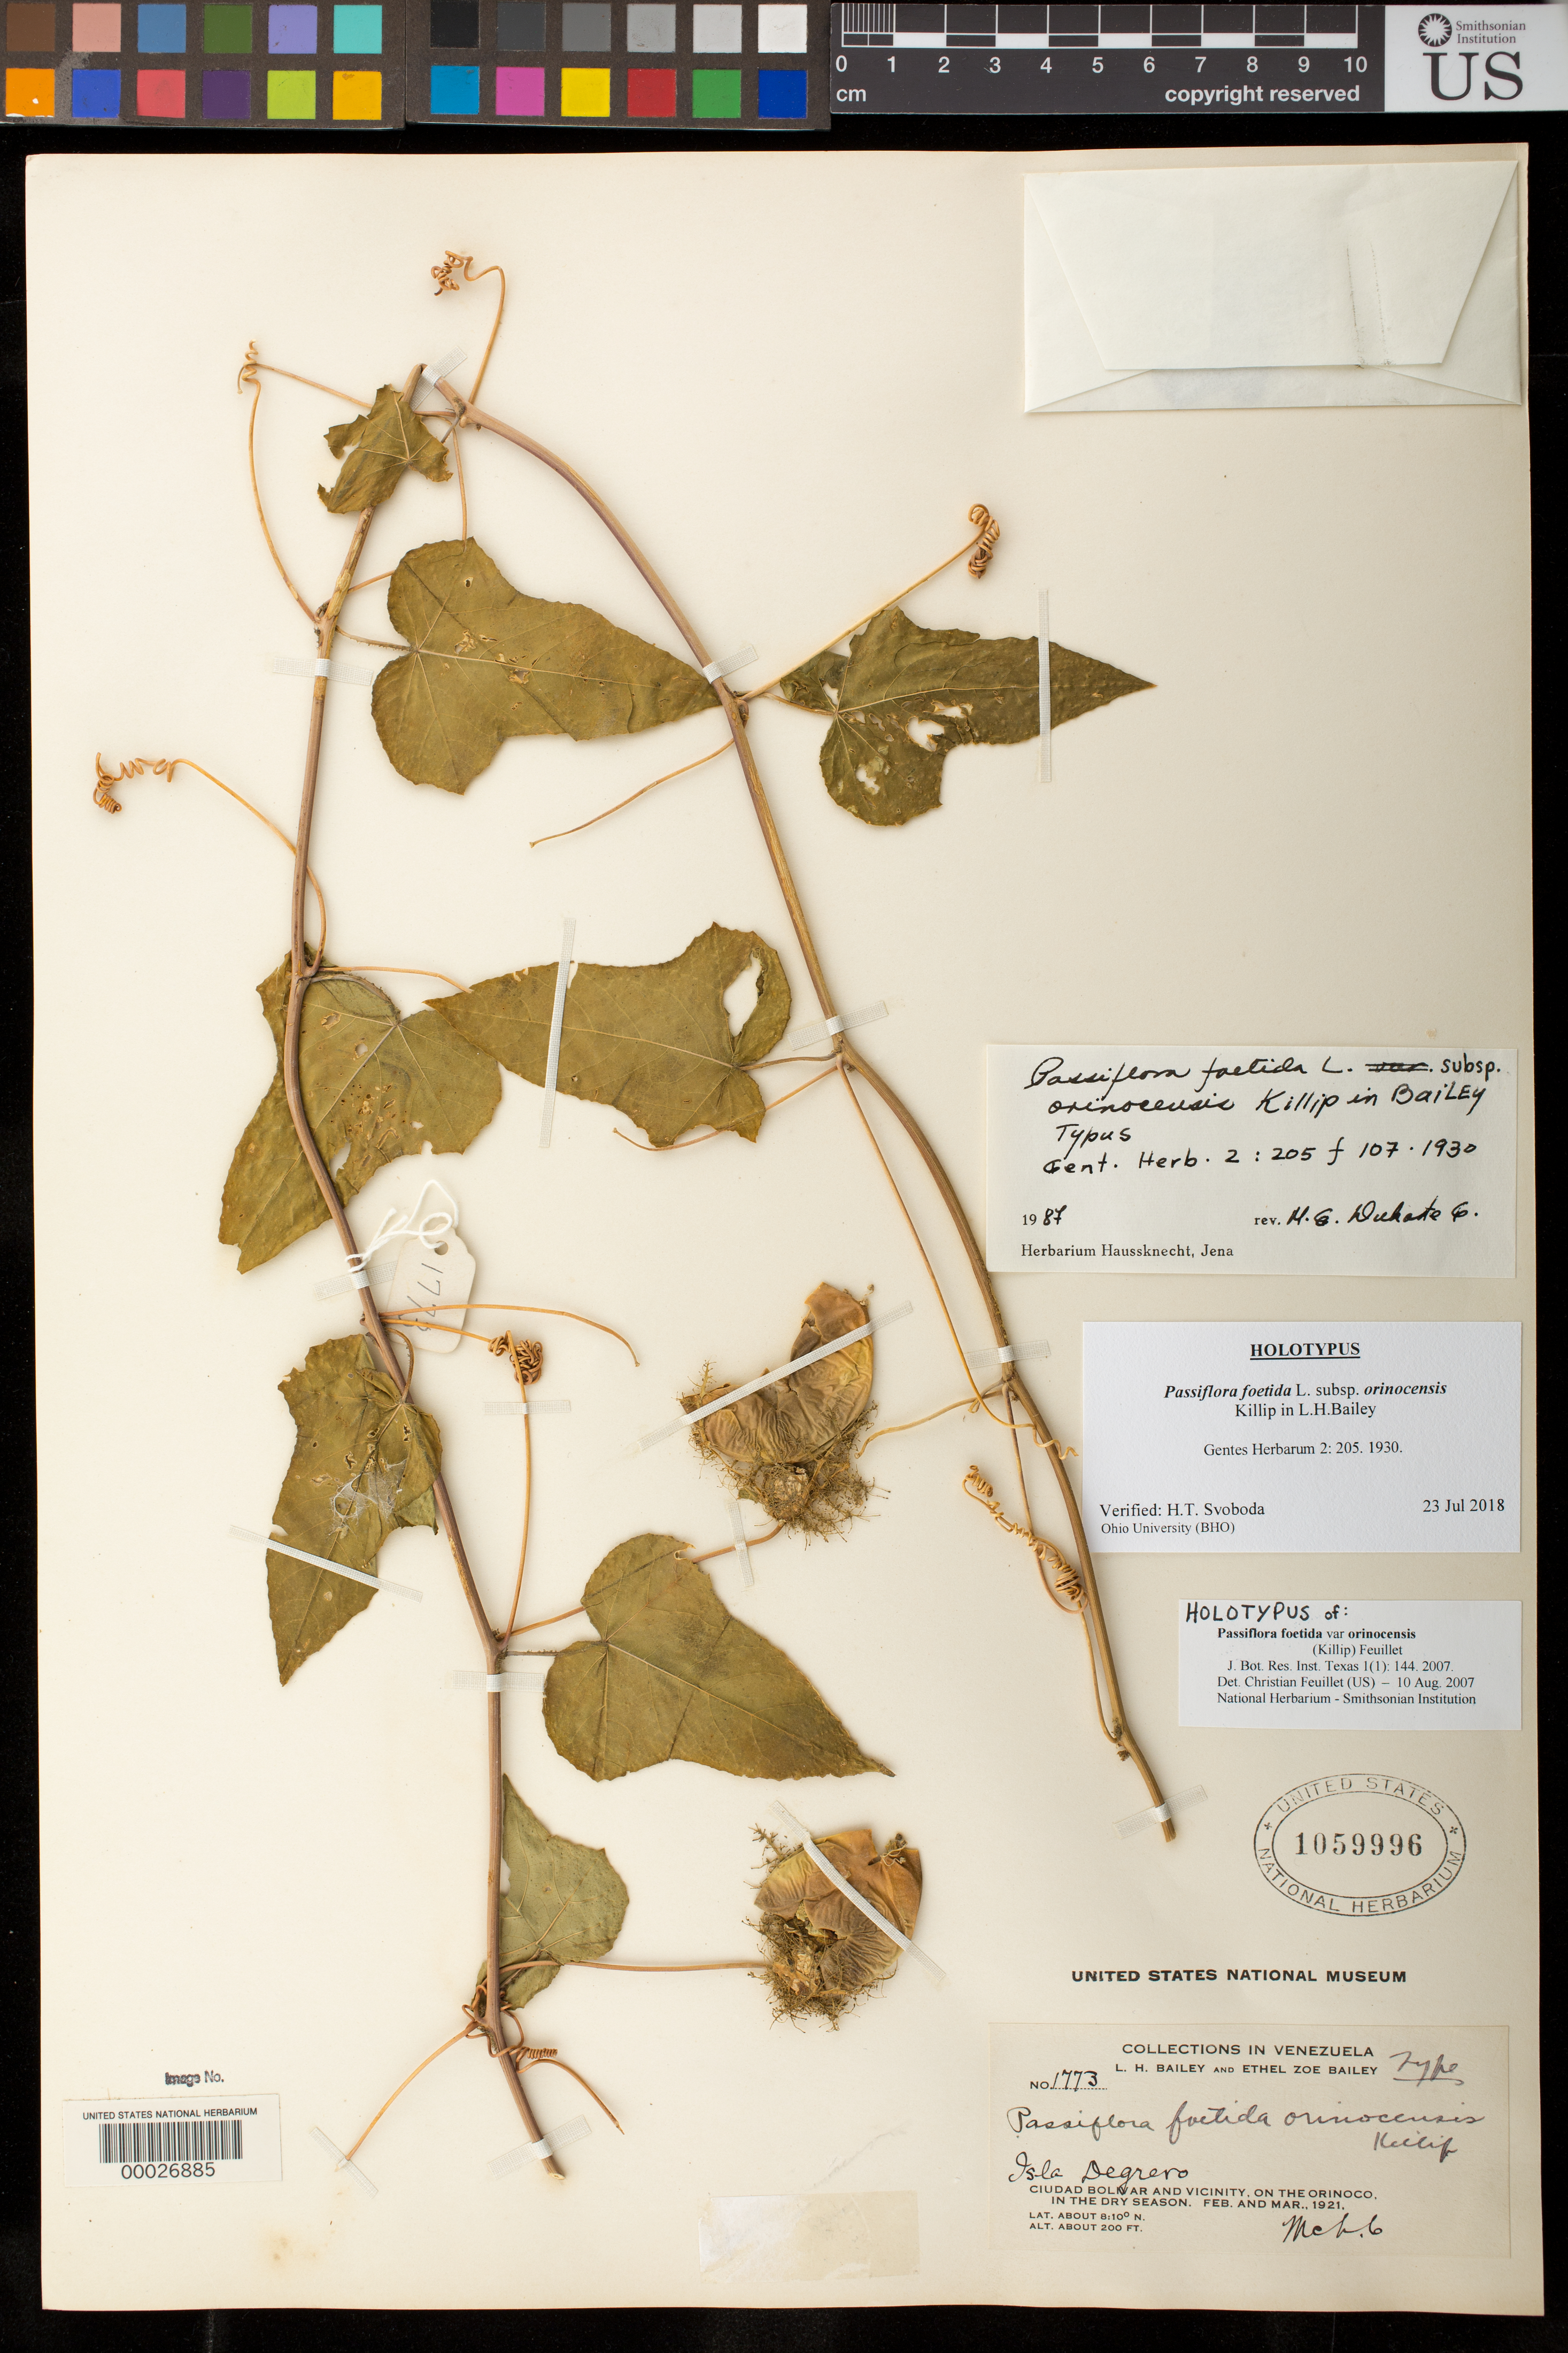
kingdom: Plantae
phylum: Tracheophyta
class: Magnoliopsida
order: Malpighiales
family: Passifloraceae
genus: Passiflora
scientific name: Passiflora foetida subsp. orinocensis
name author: Killip in L.H. Bailey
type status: Holotype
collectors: L. H. Bailey & E. Z. Bailey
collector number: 1773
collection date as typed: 06 Mar 1921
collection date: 1921-03-06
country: Venezuela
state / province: Bolivar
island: Degrero Island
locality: Near Ciudad Bolivar, Isla Degrero, in Orinoco River.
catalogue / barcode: US 1059996